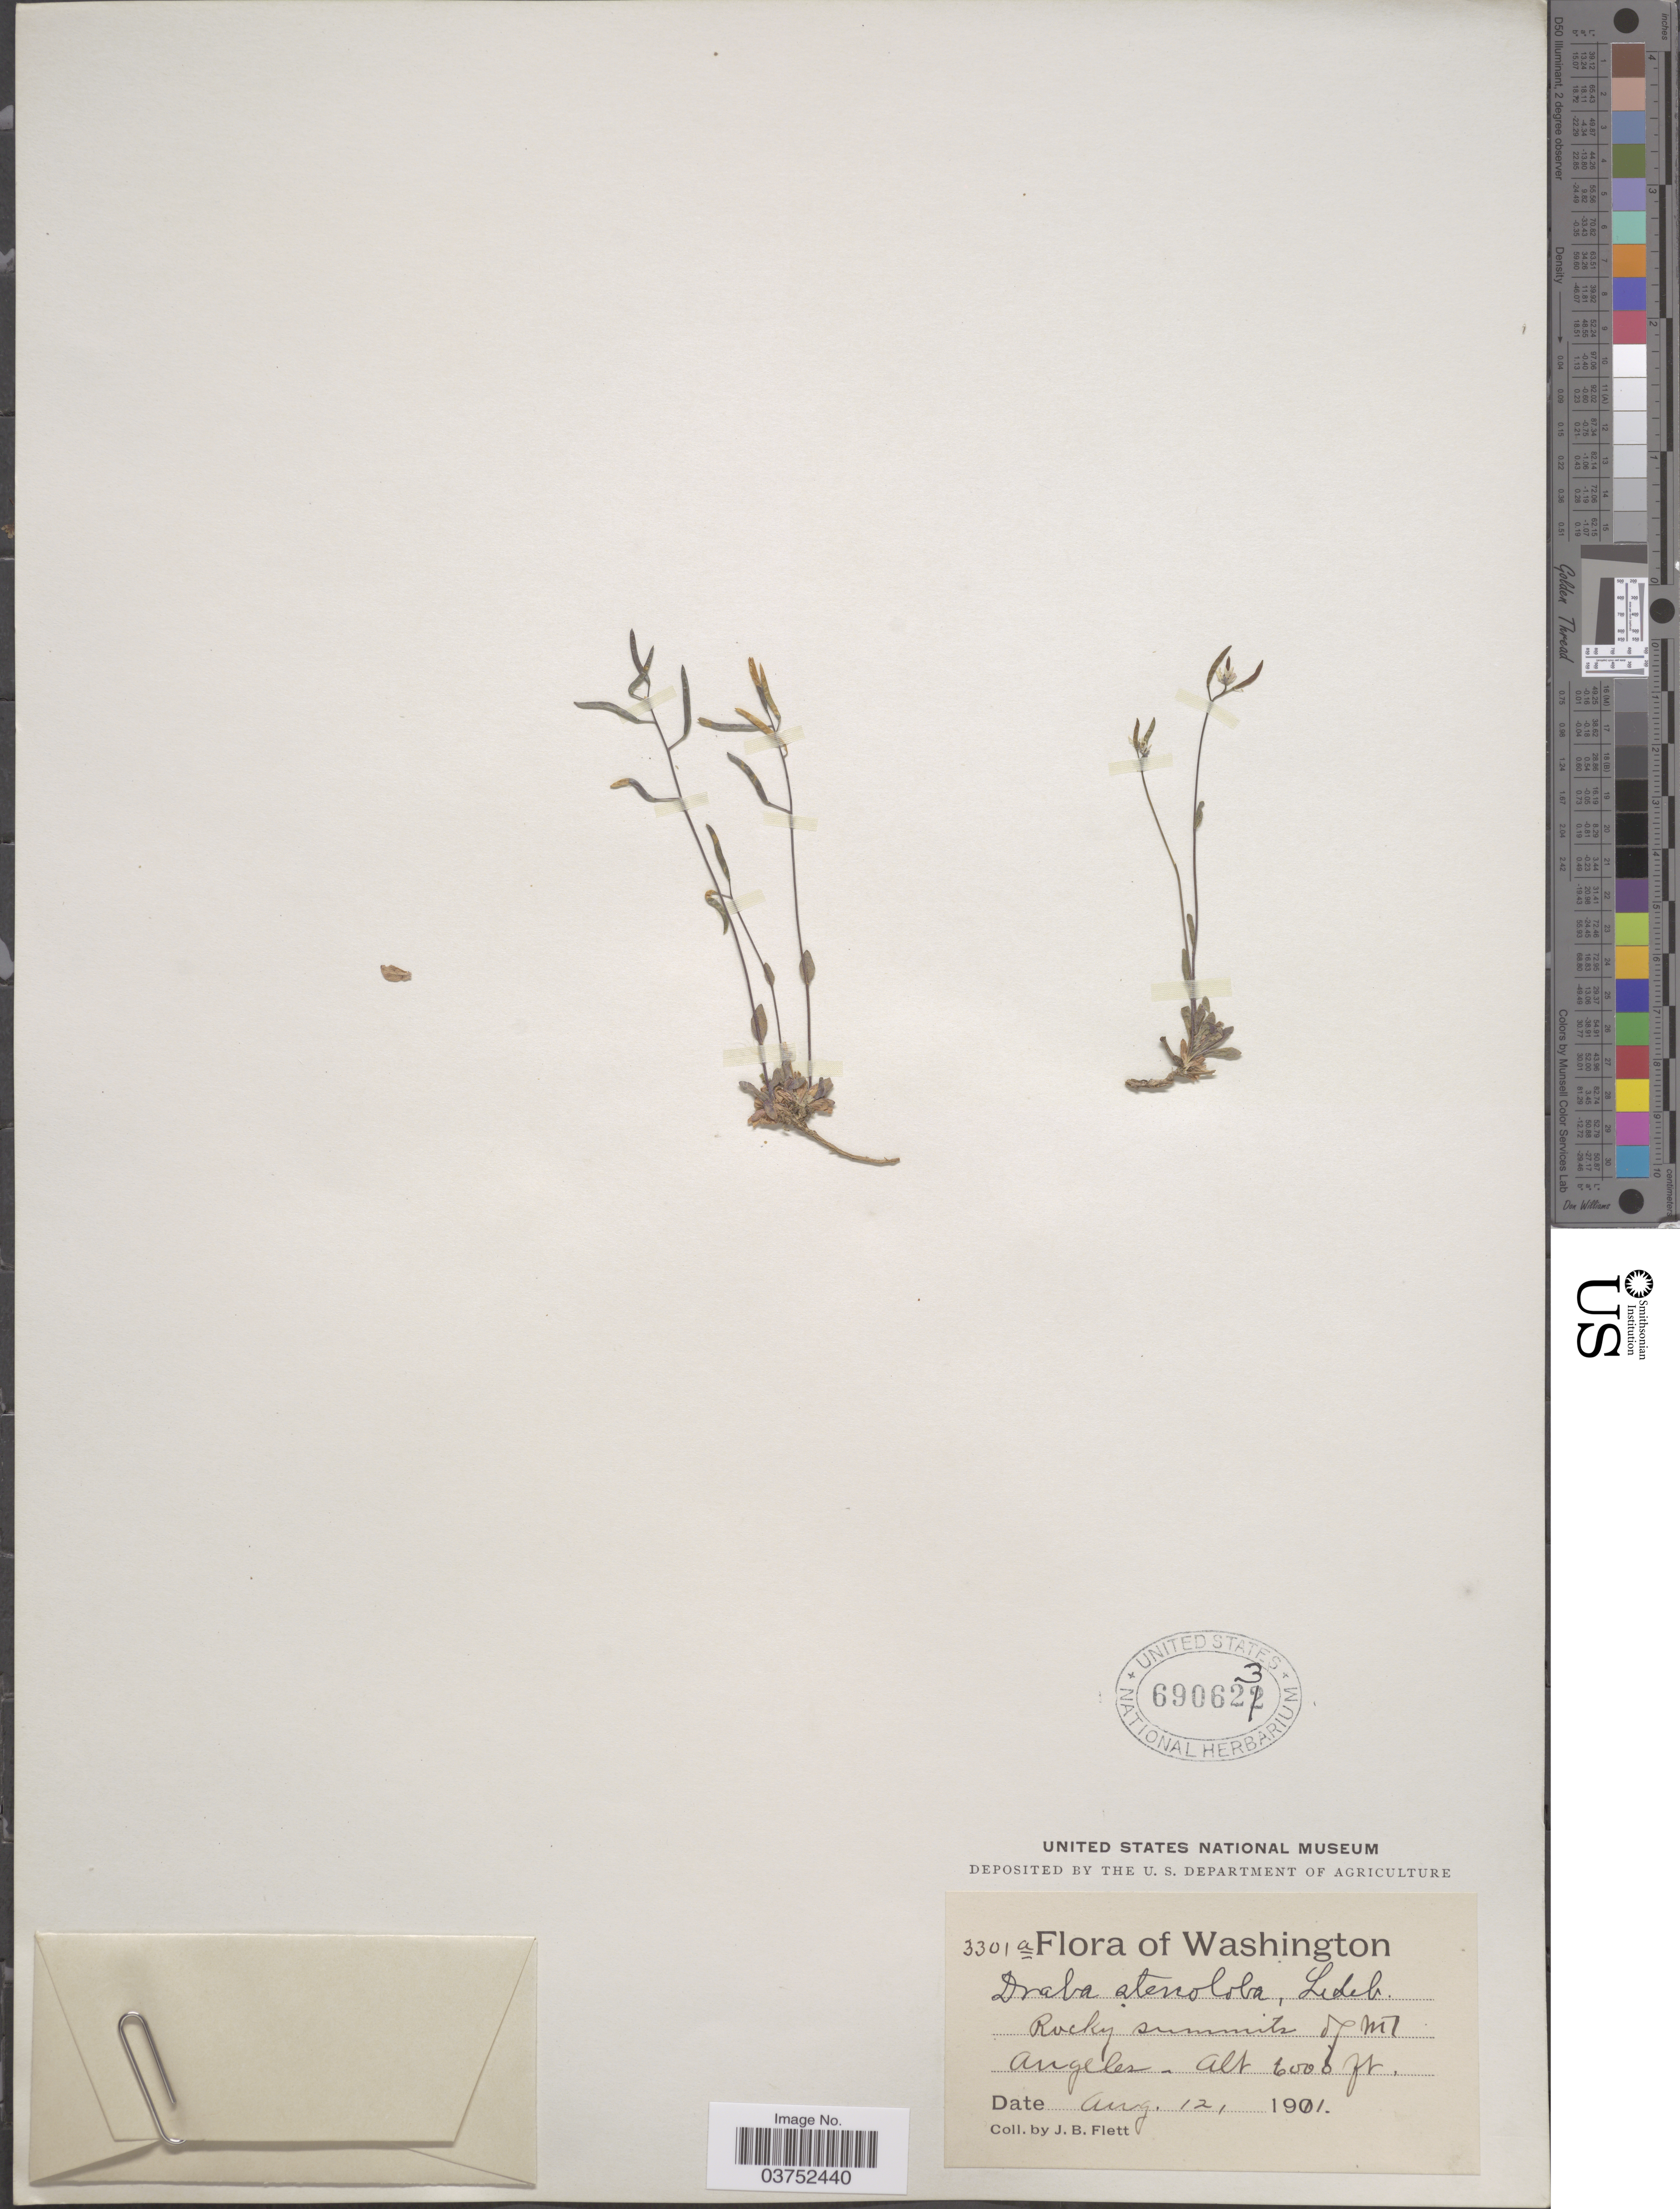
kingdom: Plantae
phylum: Tracheophyta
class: Magnoliopsida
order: Brassicales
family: Brassicaceae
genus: Draba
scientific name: Draba stenoloba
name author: Ledeb.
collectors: J. Flett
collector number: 3301a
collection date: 1911-08-12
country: United States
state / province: Washington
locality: Rocky summits of Mt Angeles.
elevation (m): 1829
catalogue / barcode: US 690623